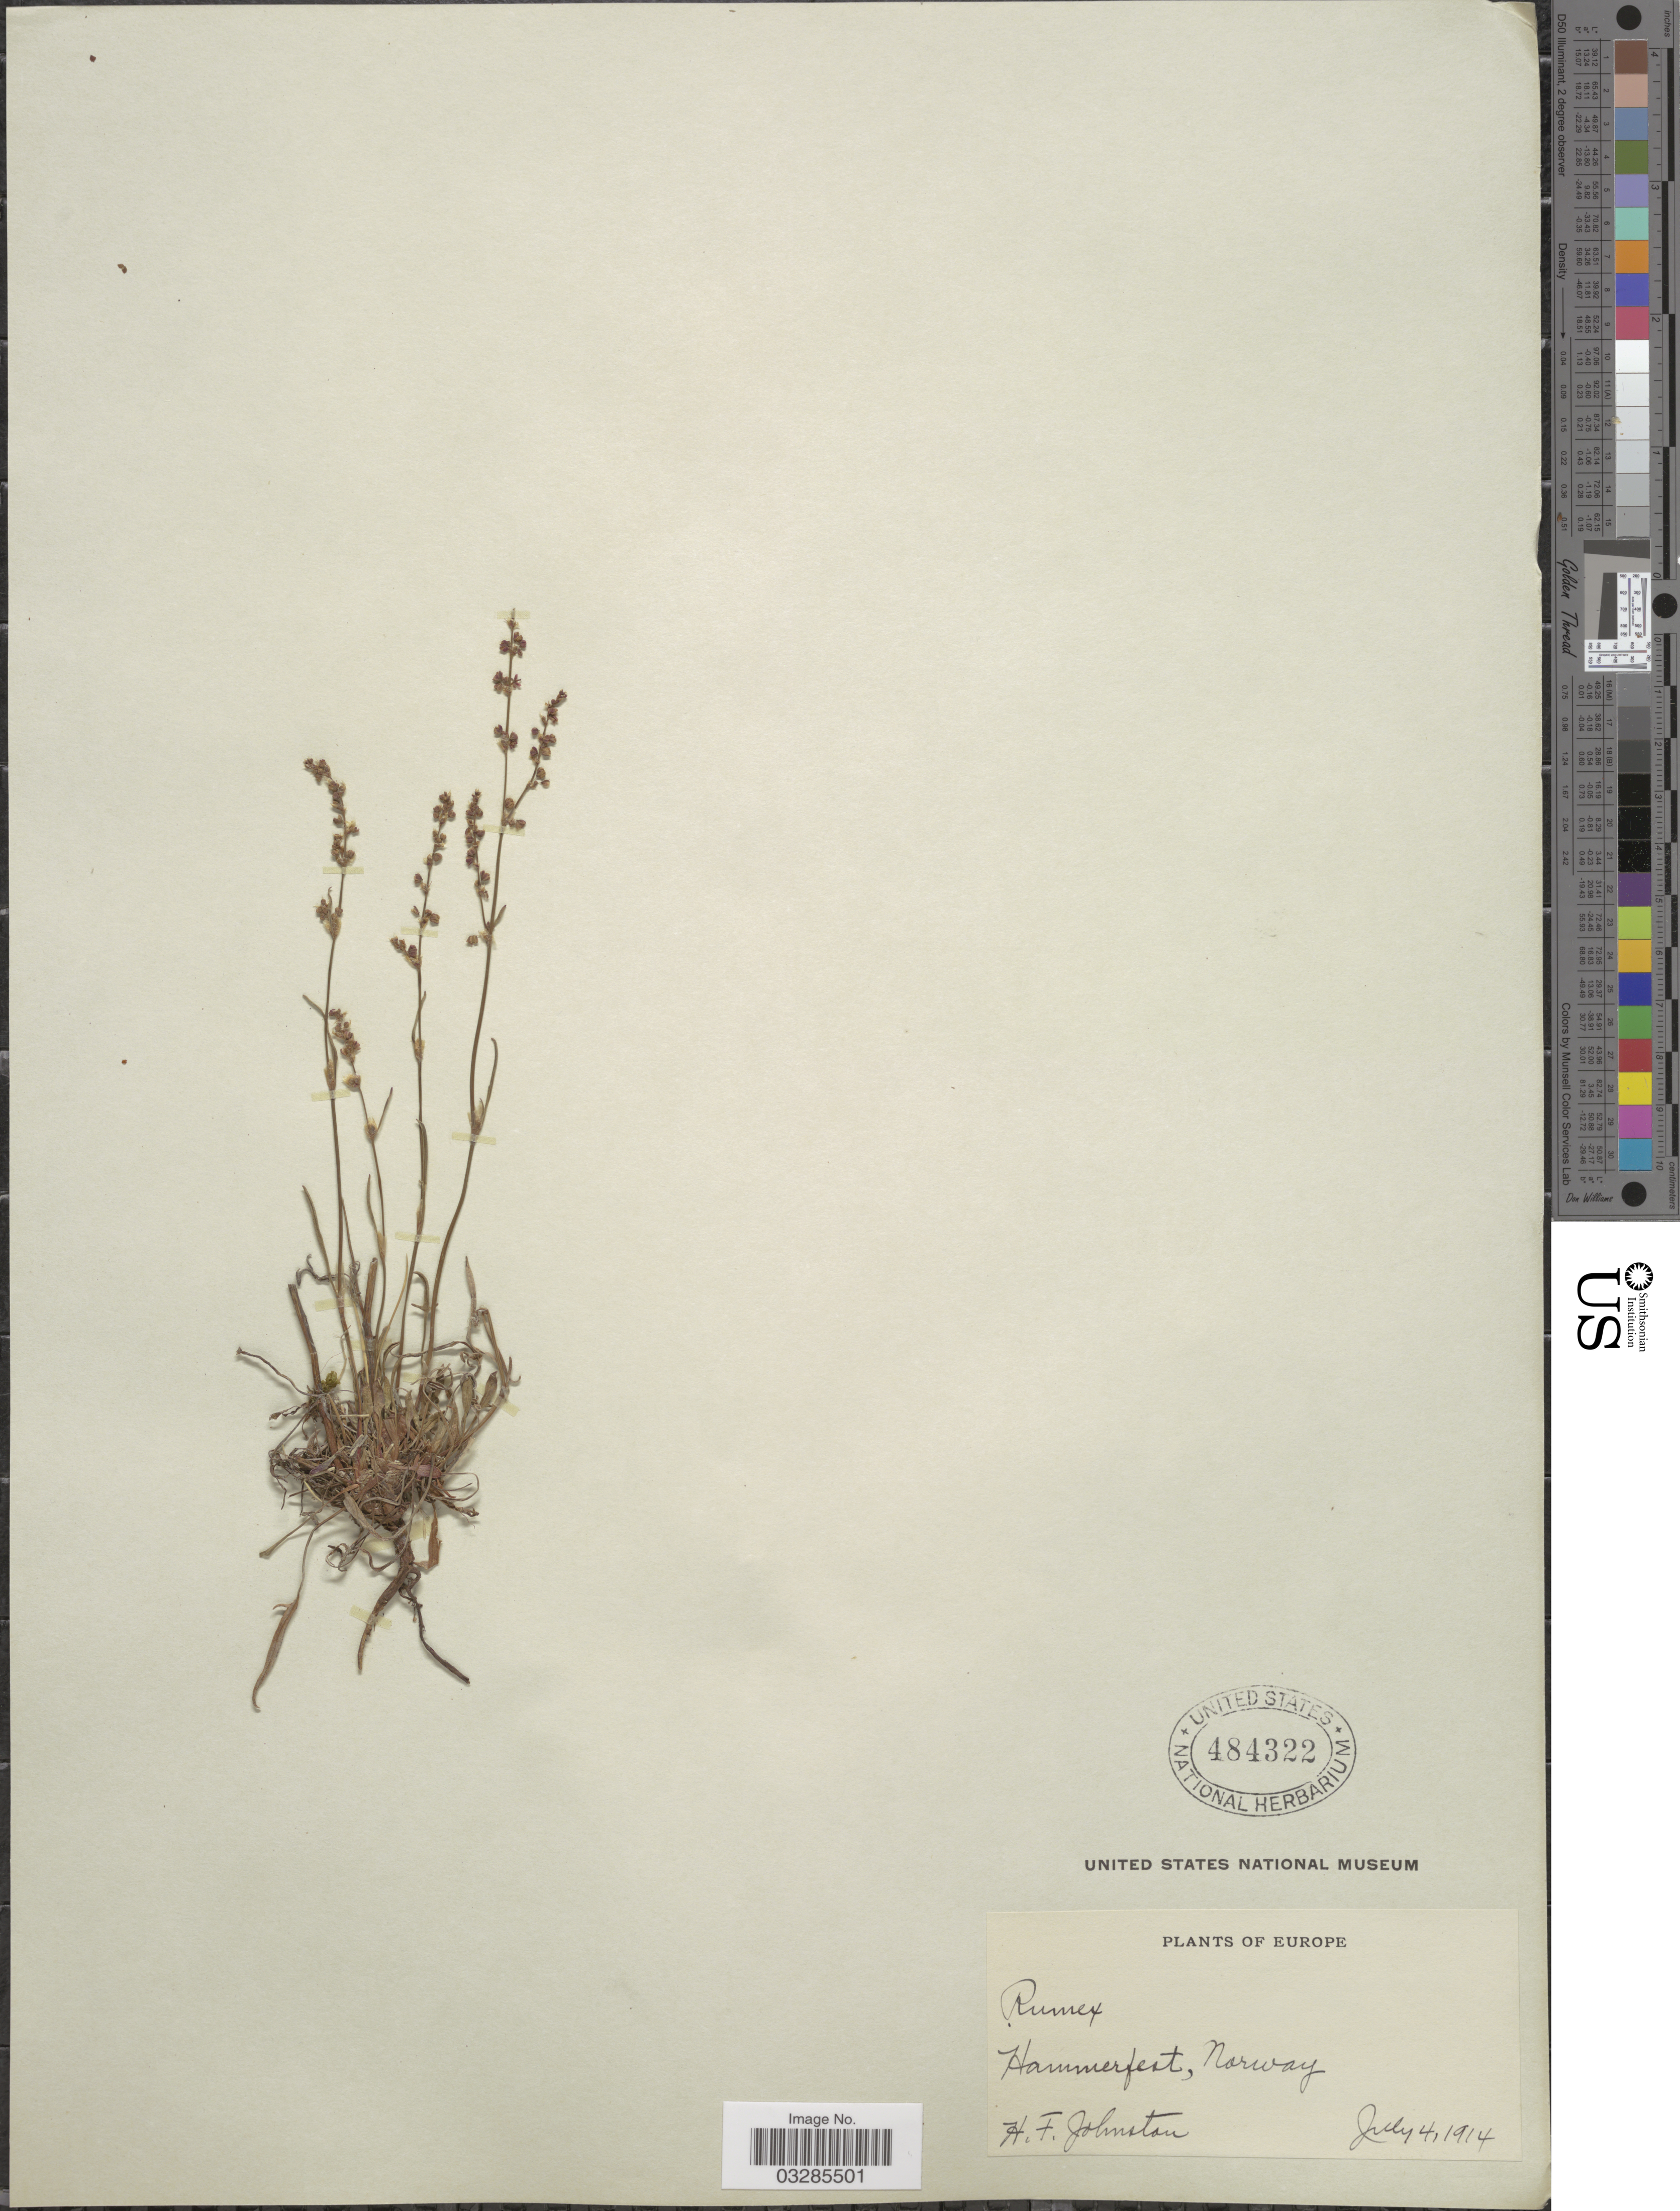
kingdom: Plantae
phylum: Tracheophyta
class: Magnoliopsida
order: Caryophyllales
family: Polygonaceae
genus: Rumex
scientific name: Rumex acetosella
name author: L.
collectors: H. Johnston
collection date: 1914-07-04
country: Norway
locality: Hammerfest.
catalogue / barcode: US 484322